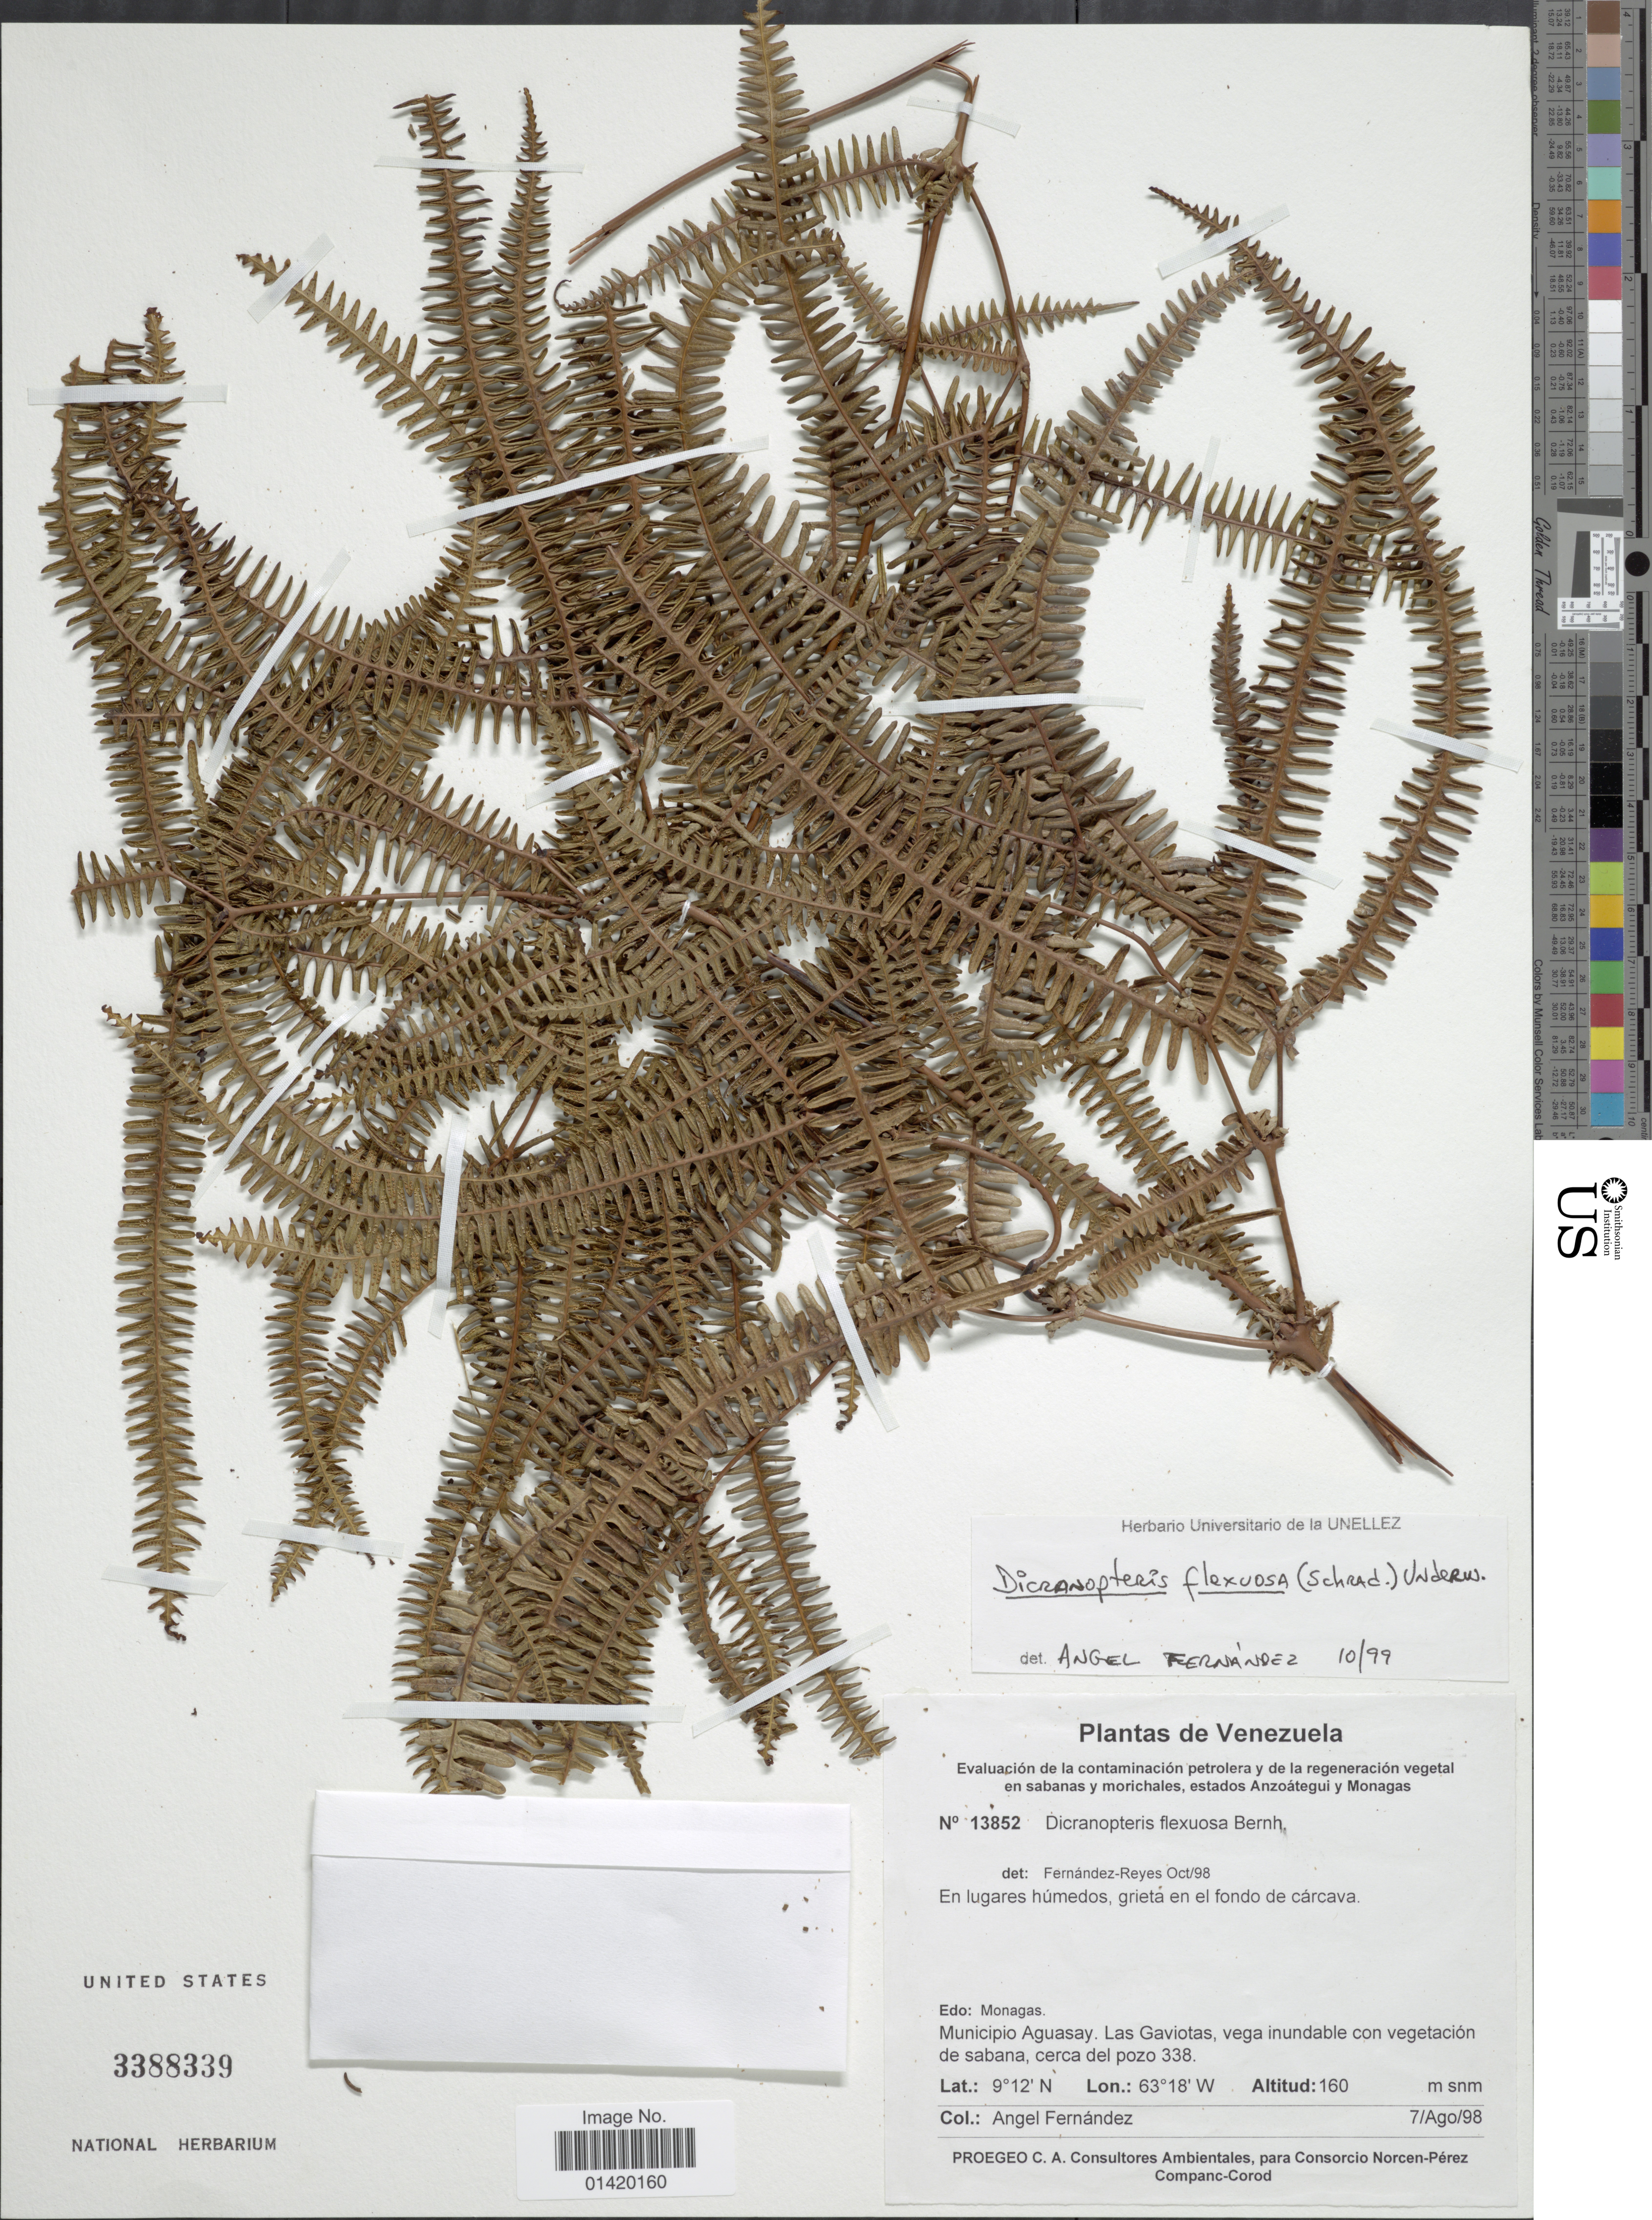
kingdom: Plantae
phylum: Tracheophyta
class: Polypodiopsida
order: Gleicheniales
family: Gleicheniaceae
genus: Dicranopteris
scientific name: Dicranopteris flexuosa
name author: (Schrad.) Underw.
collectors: Á. Fernández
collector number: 13852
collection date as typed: Transcribed d/m/y: 7/8/98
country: Venezuela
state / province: Monagas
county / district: Aguasay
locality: Las Gaviotas, vega inundable con vegetación de sabana, cerca del pozo 338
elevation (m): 160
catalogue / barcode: US 3388339